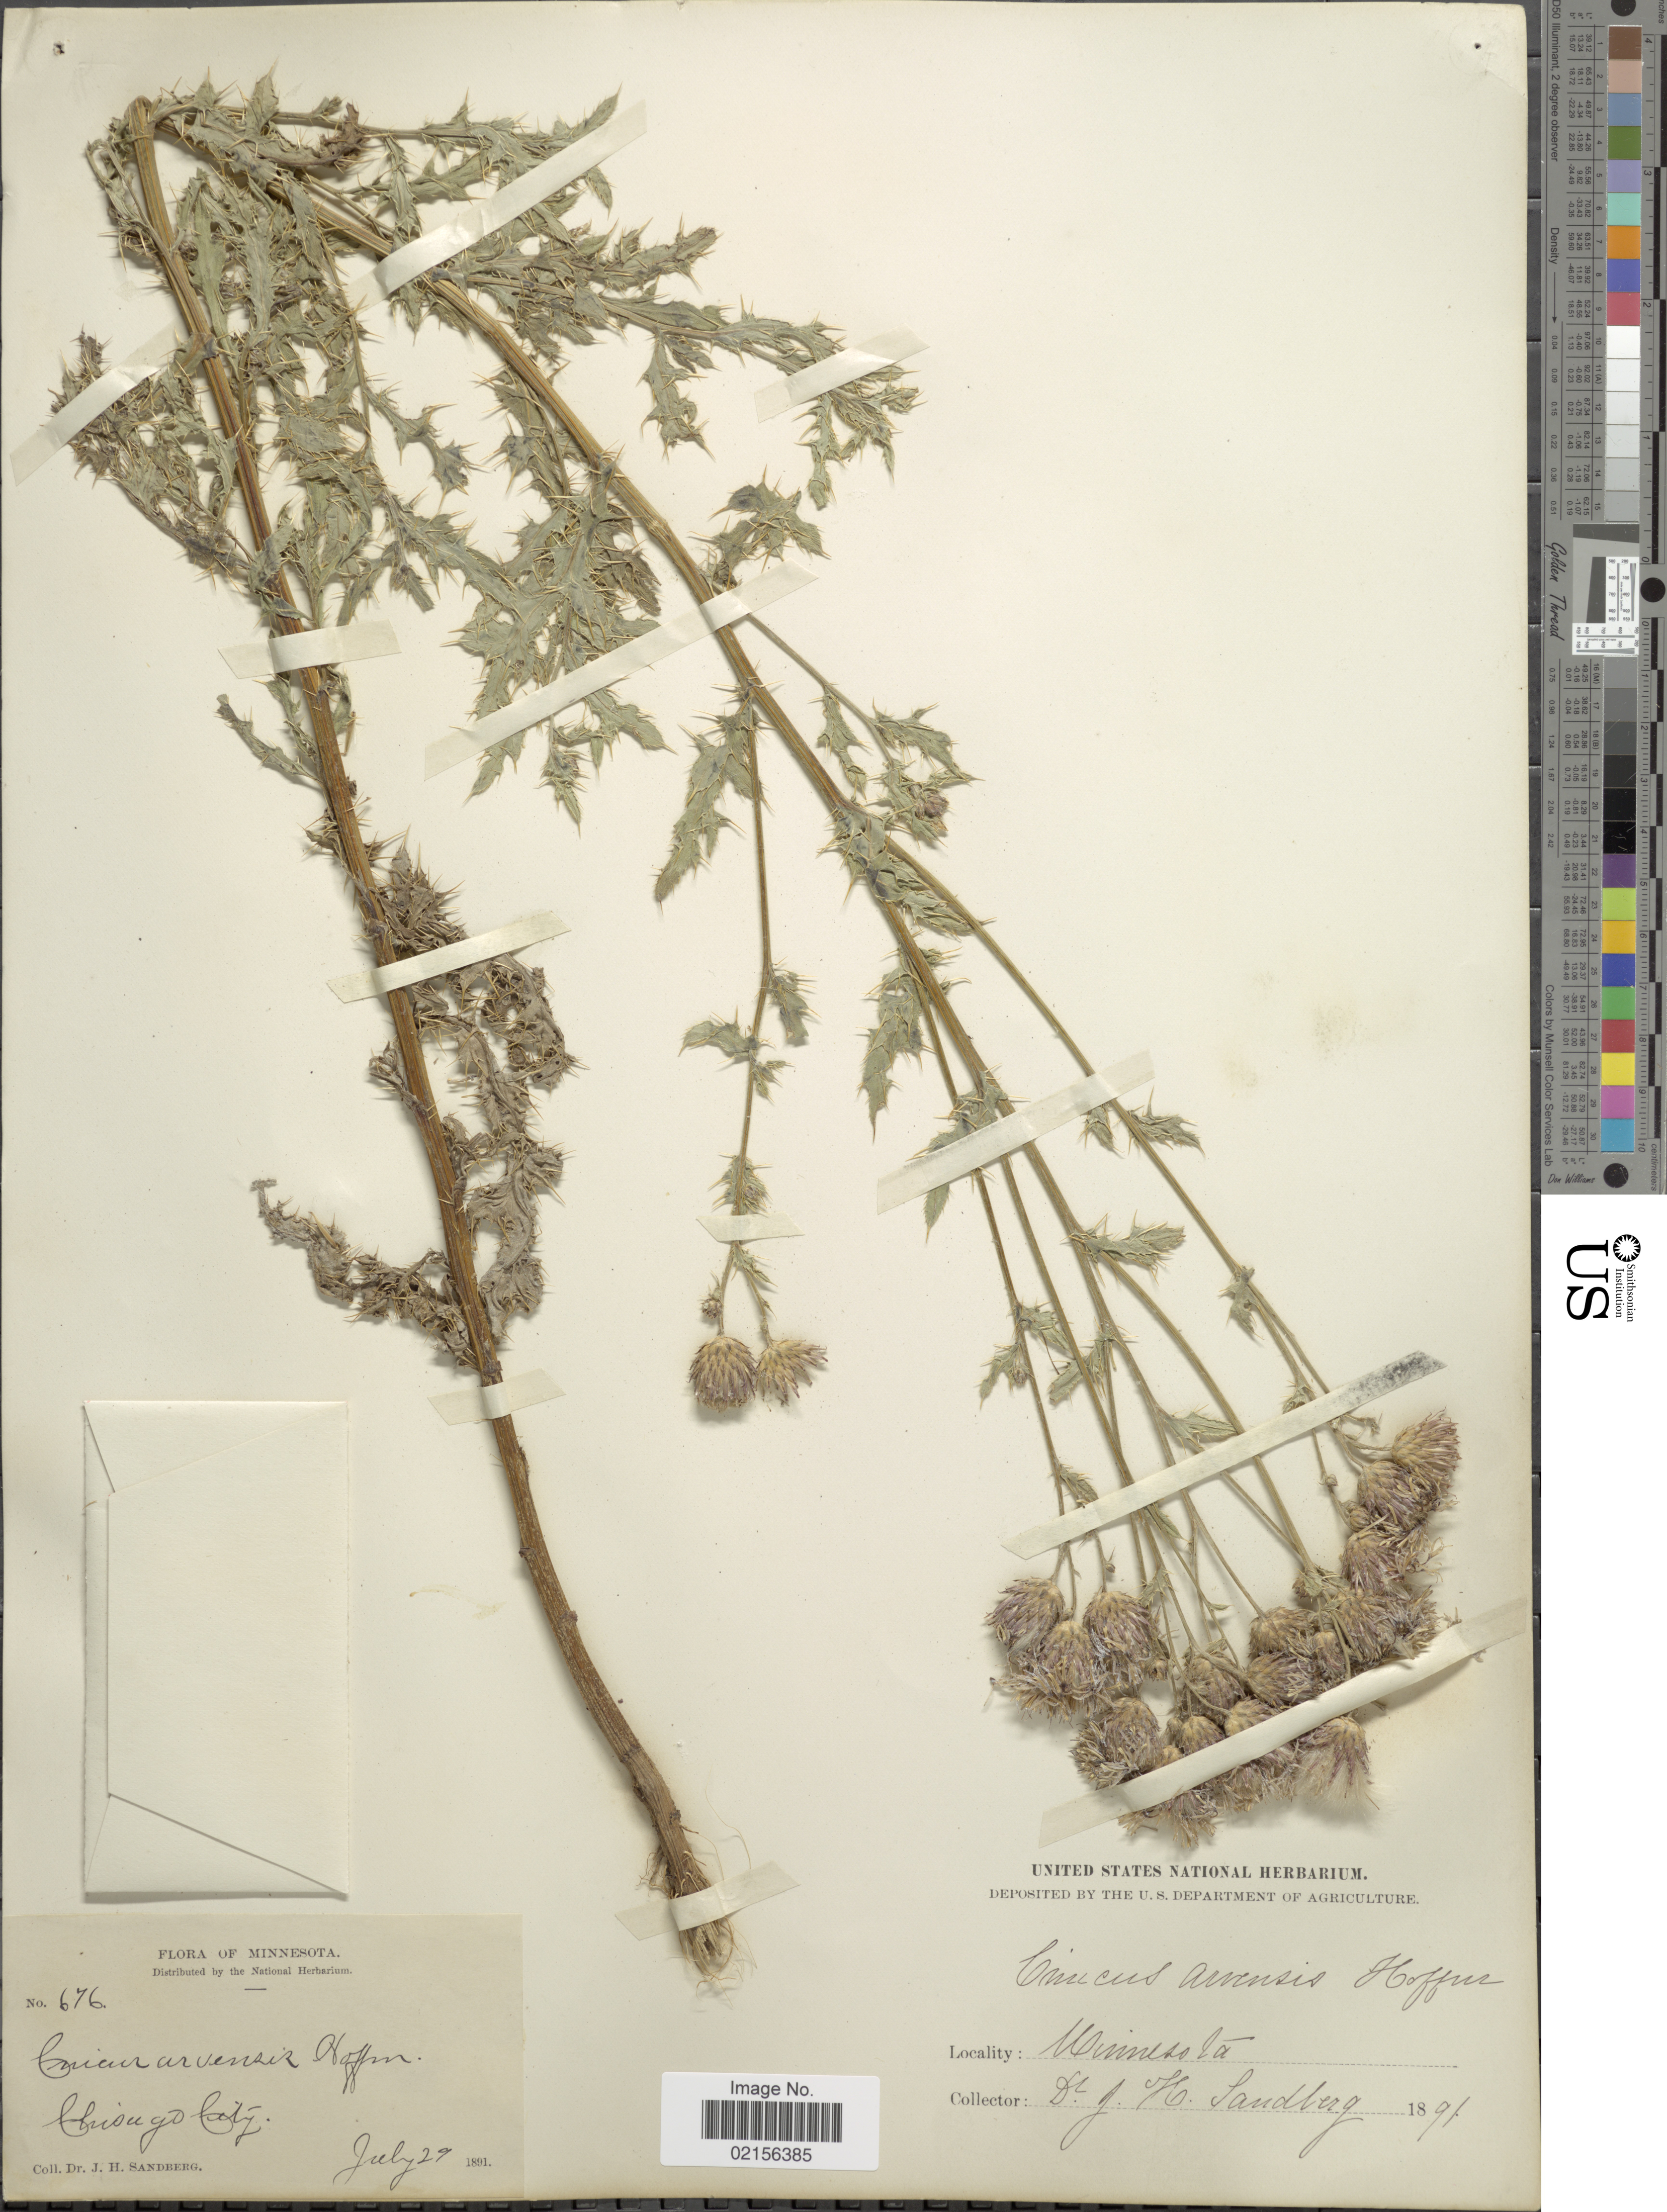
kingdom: Plantae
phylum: Tracheophyta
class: Magnoliopsida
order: Asterales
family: Asteraceae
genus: Cirsium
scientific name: Cirsium arvense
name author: (L.) Scop.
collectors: J. H. Sandberg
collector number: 676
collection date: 1891-07-29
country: United States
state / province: Minnesota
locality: Chicago City